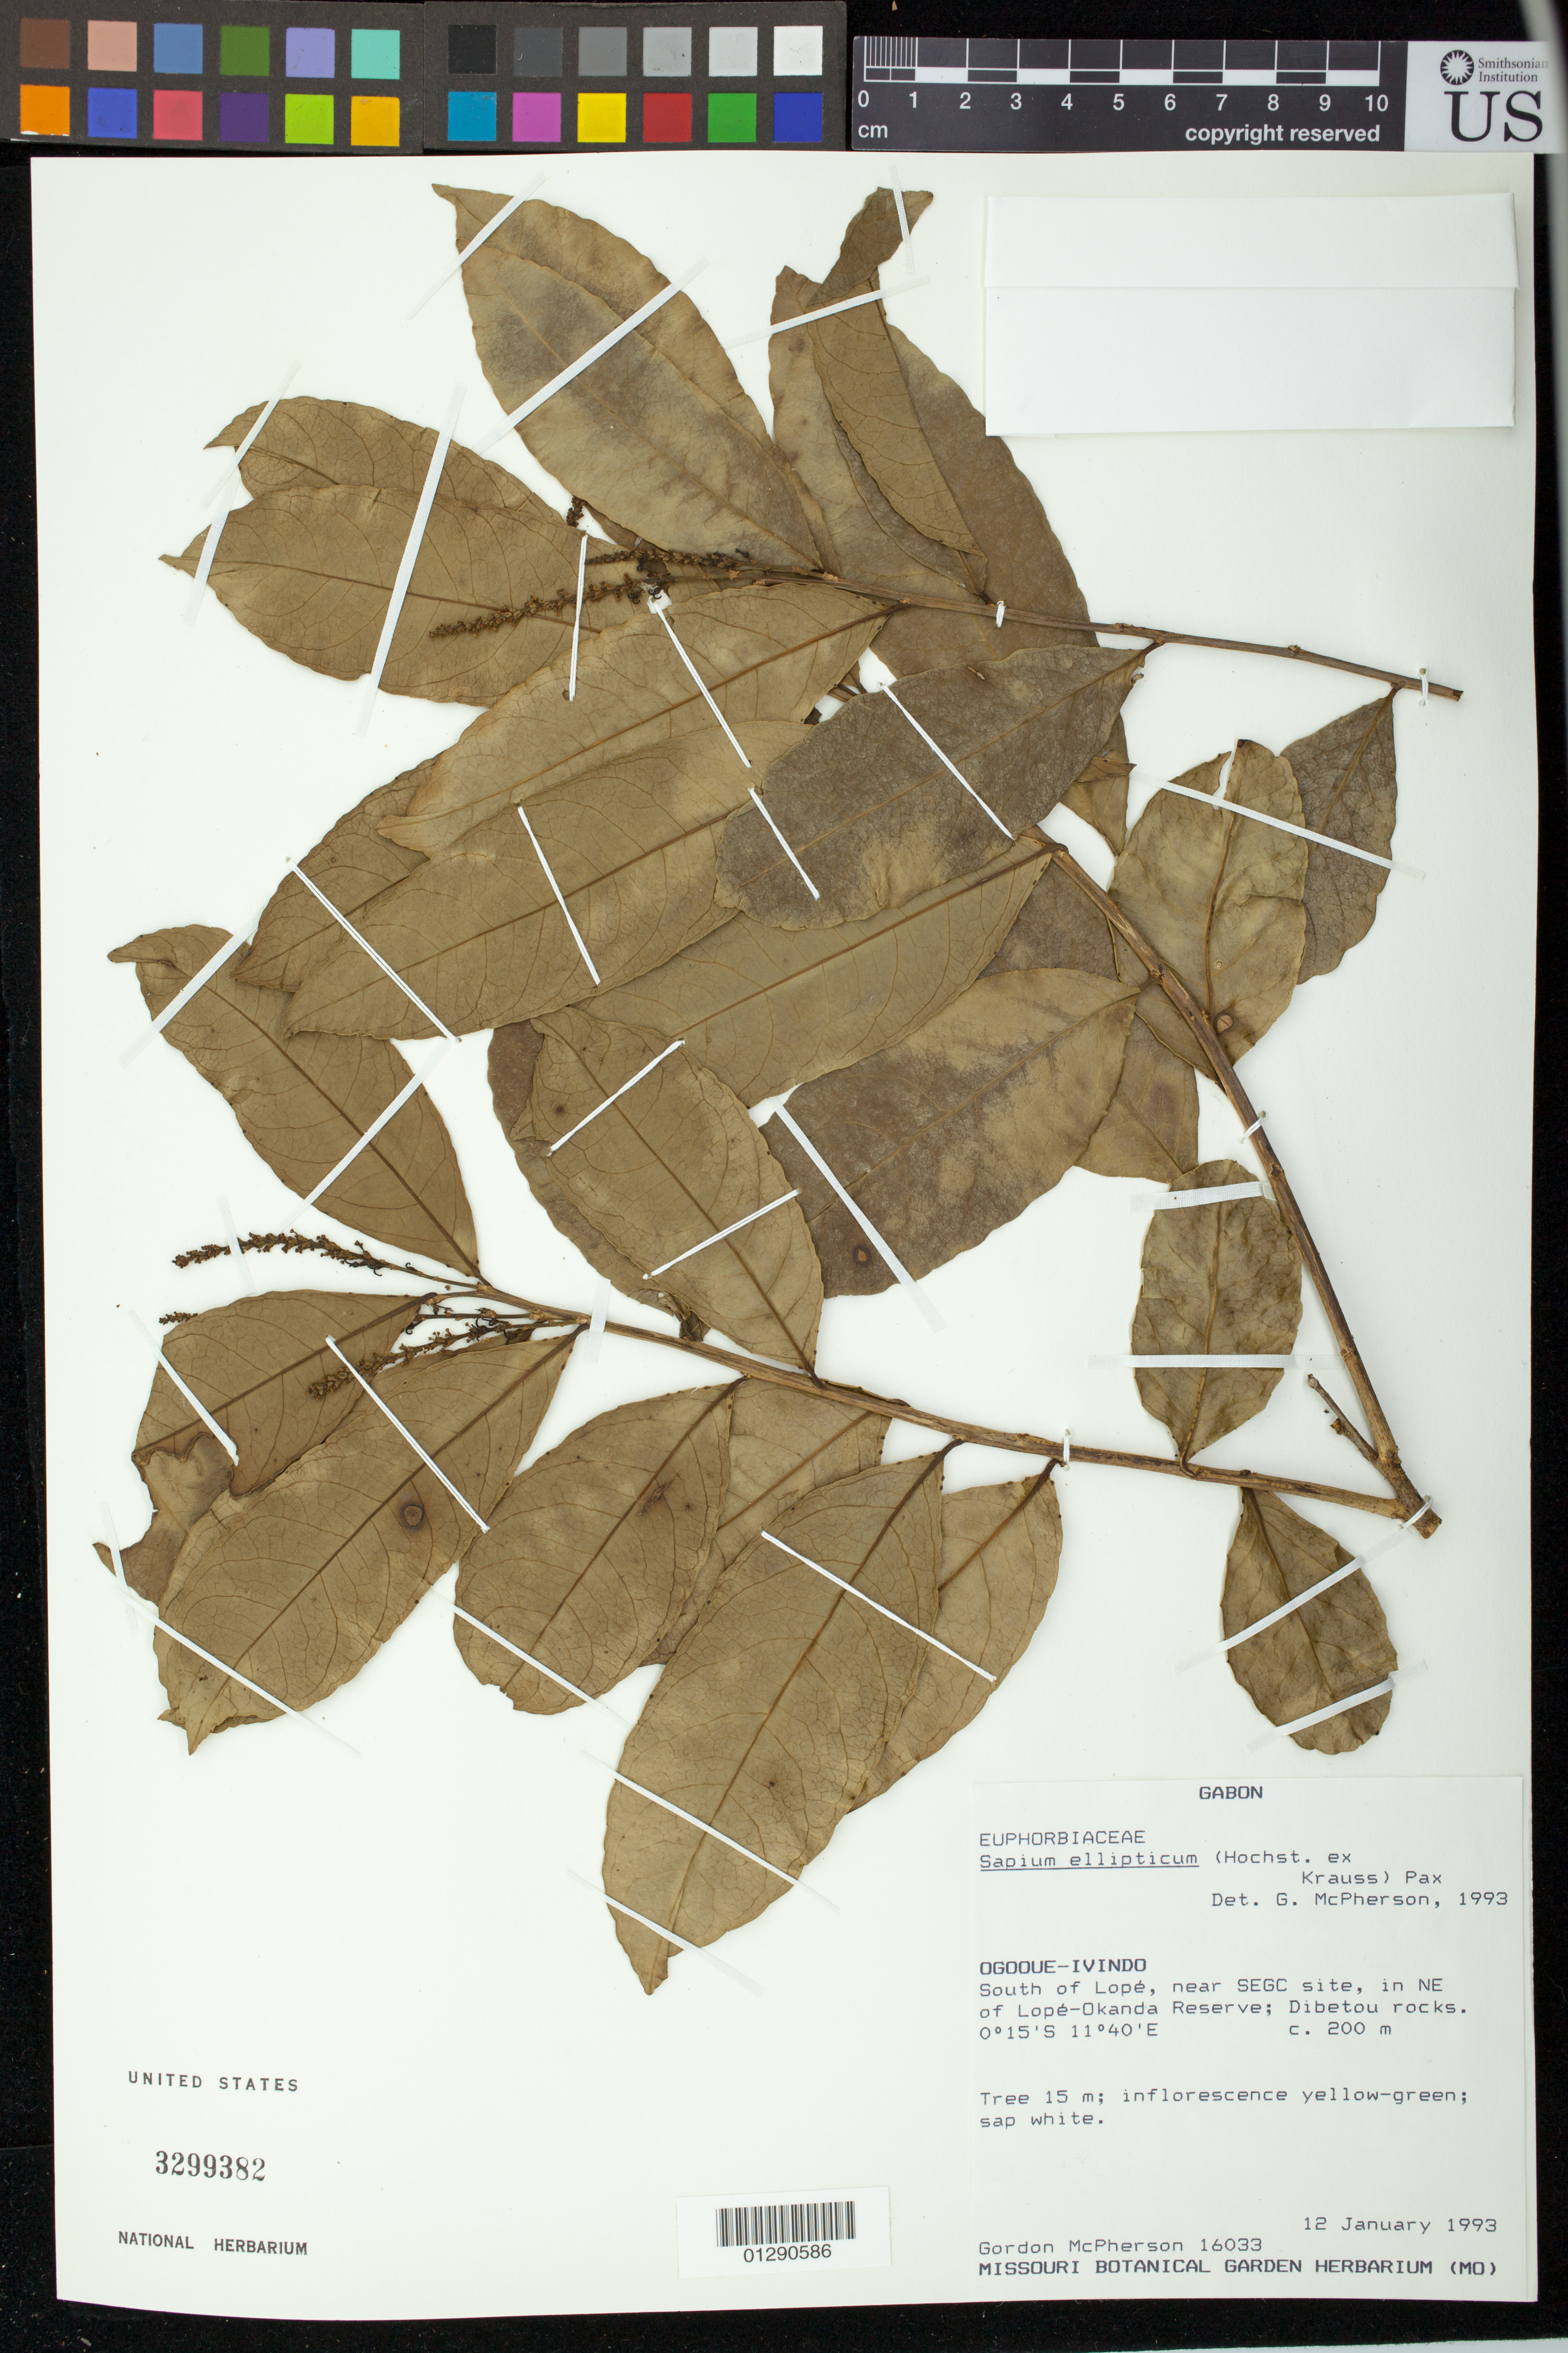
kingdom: Plantae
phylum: Tracheophyta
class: Magnoliopsida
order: Malpighiales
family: Euphorbiaceae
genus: Sapium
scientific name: Sapium ellipticum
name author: (Hochst.) Pax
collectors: G. D. McPherson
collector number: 16033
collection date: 1993-01-12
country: Gabon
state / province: Ogooue-Ivindo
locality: South of Lope, near SEGC site, in NE of Lope-Okanda Reserve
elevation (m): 200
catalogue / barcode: US 3299382